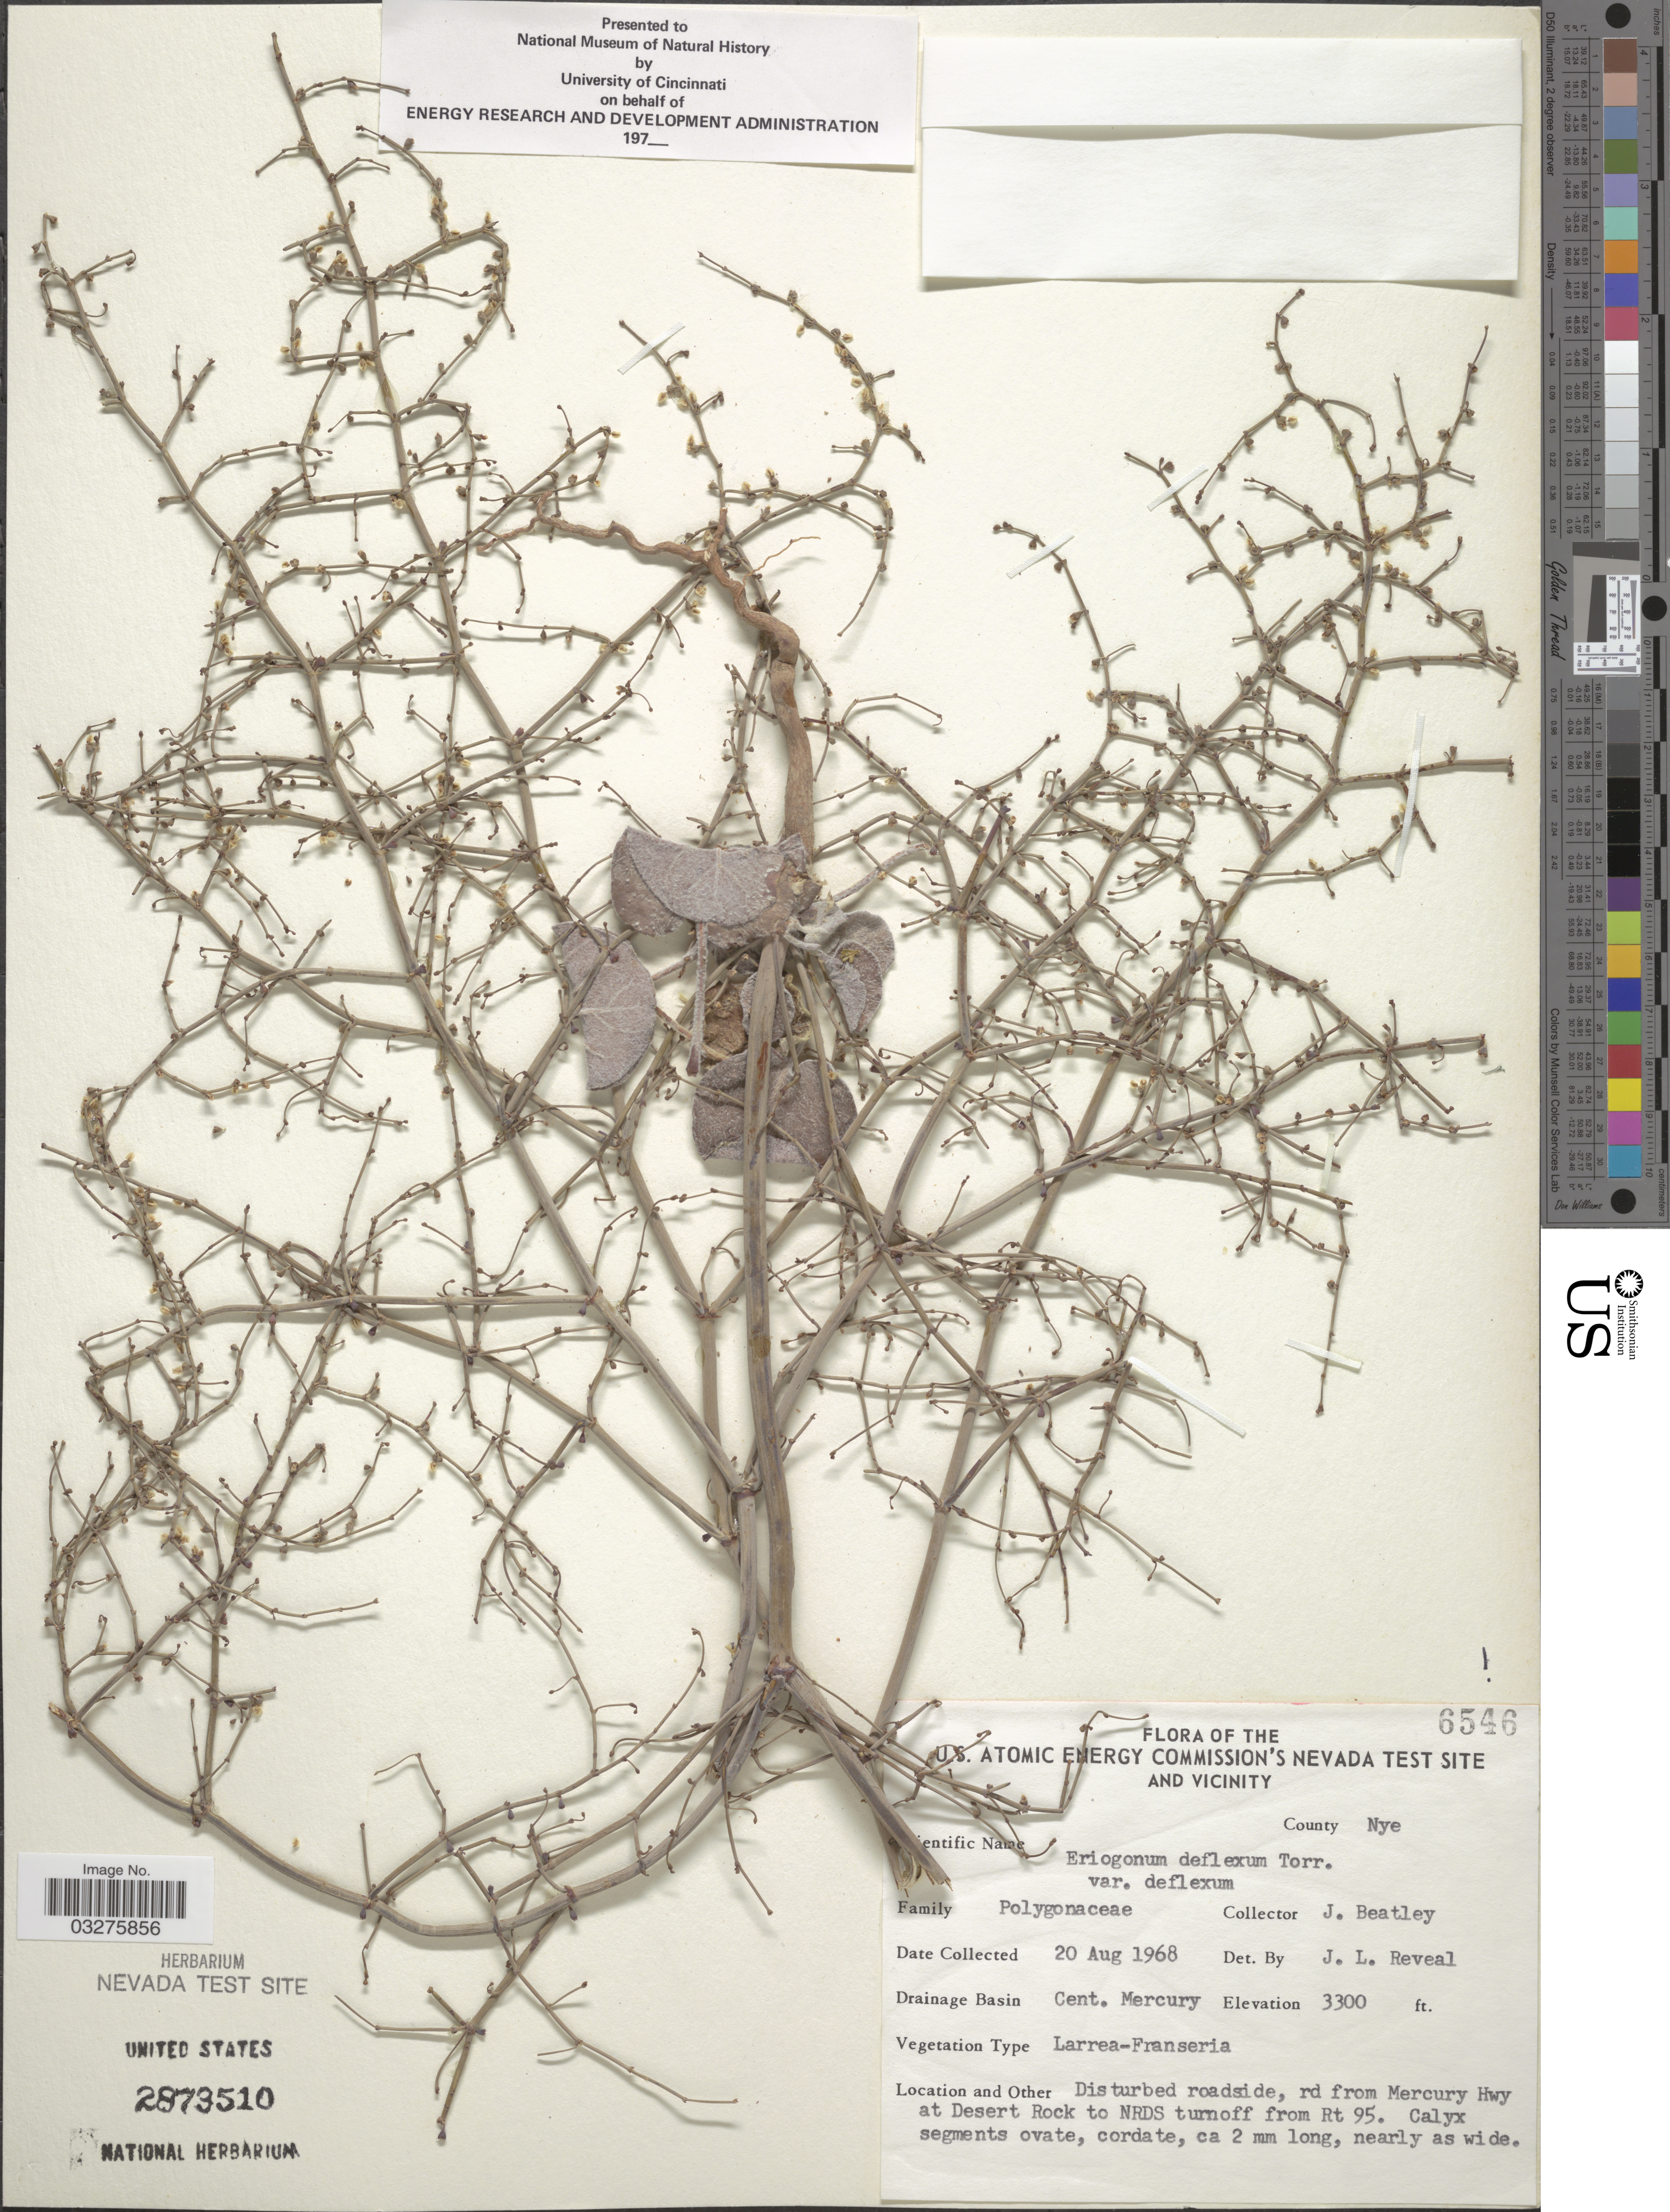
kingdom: Plantae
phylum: Tracheophyta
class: Magnoliopsida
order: Caryophyllales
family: Polygonaceae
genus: Eriogonum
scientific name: Eriogonum deflexum var. deflexum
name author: Torr. in Ives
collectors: J. C. Beatley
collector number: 6546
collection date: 1968-08-20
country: United States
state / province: Nevada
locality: U.S. Atomic Energy Commission's Nevada test site and vicinity. County Nye. Drainage Basin Cent. Mercury. Rd from Mercury Hwy at Desert Rock to NRDS turnoff from Rt. 95.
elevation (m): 1006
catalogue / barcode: US 2873510